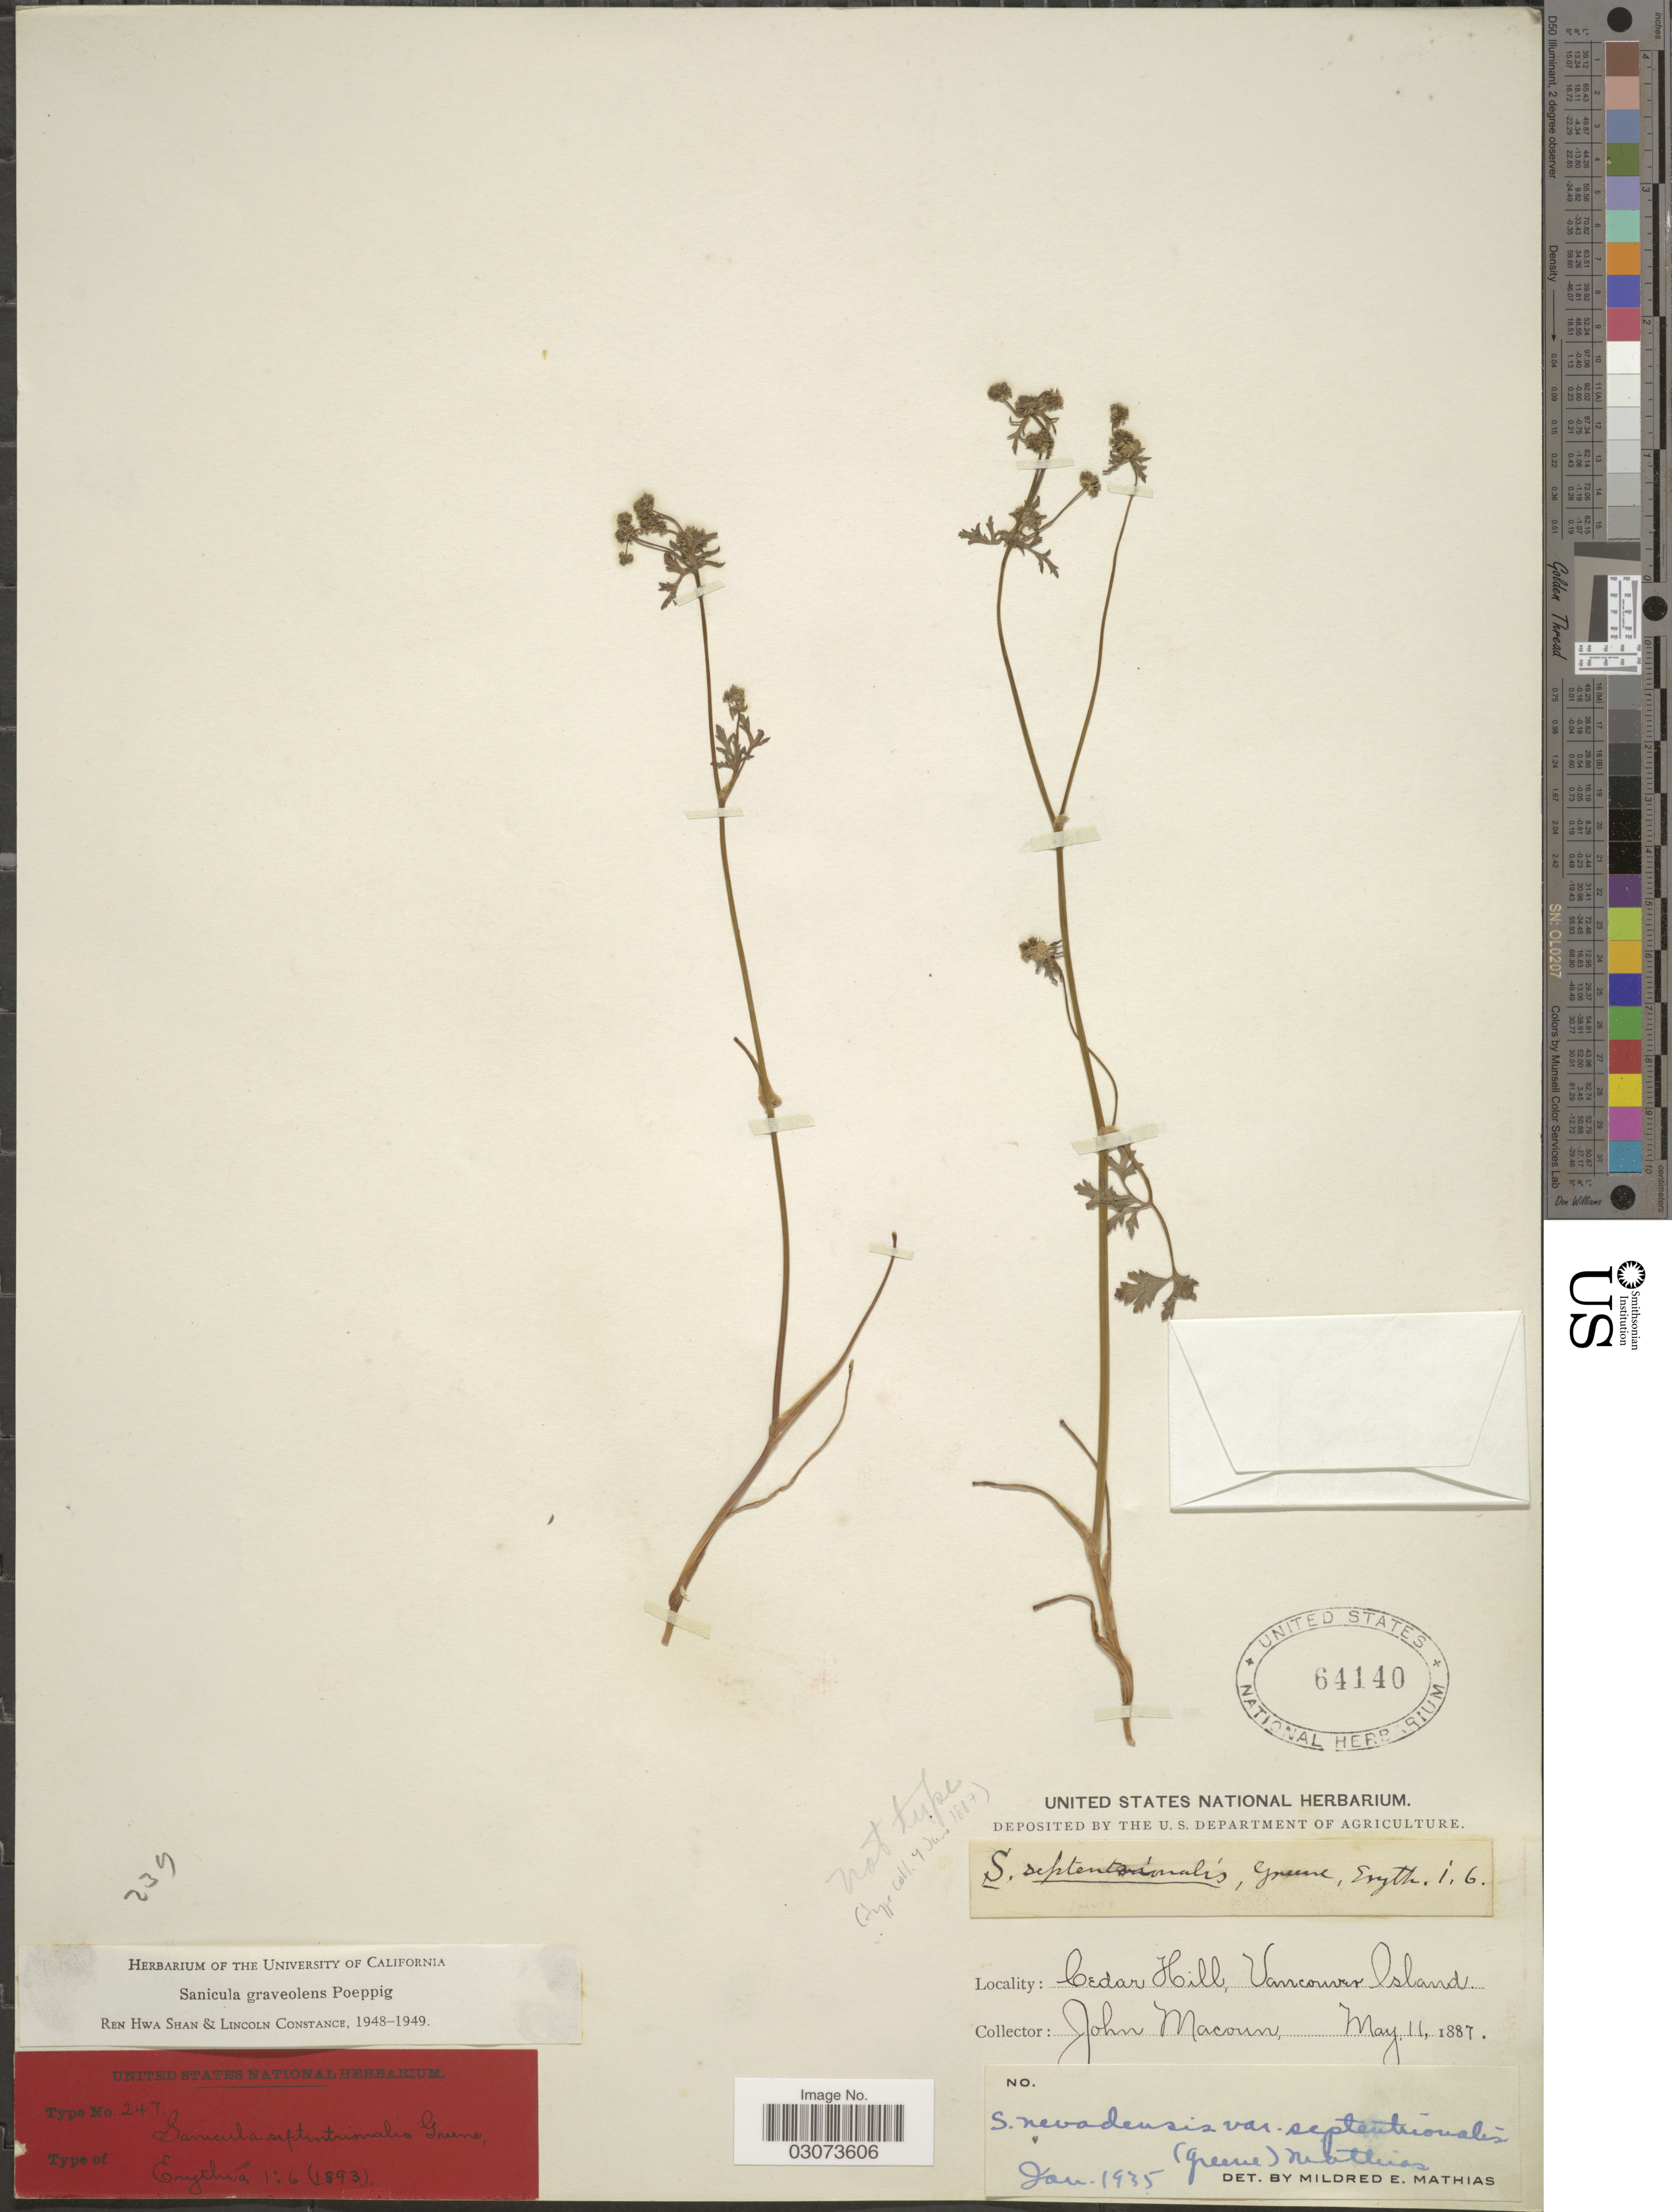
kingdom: Plantae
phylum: Tracheophyta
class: Magnoliopsida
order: Apiales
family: Apiaceae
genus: Sanicula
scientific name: Sanicula graveolens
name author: Poepp. ex DC.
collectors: J. Macoun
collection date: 1887-05-11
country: Canada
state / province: British Columbia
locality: Cedar Hill, Vancouver Island.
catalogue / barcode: US 64140